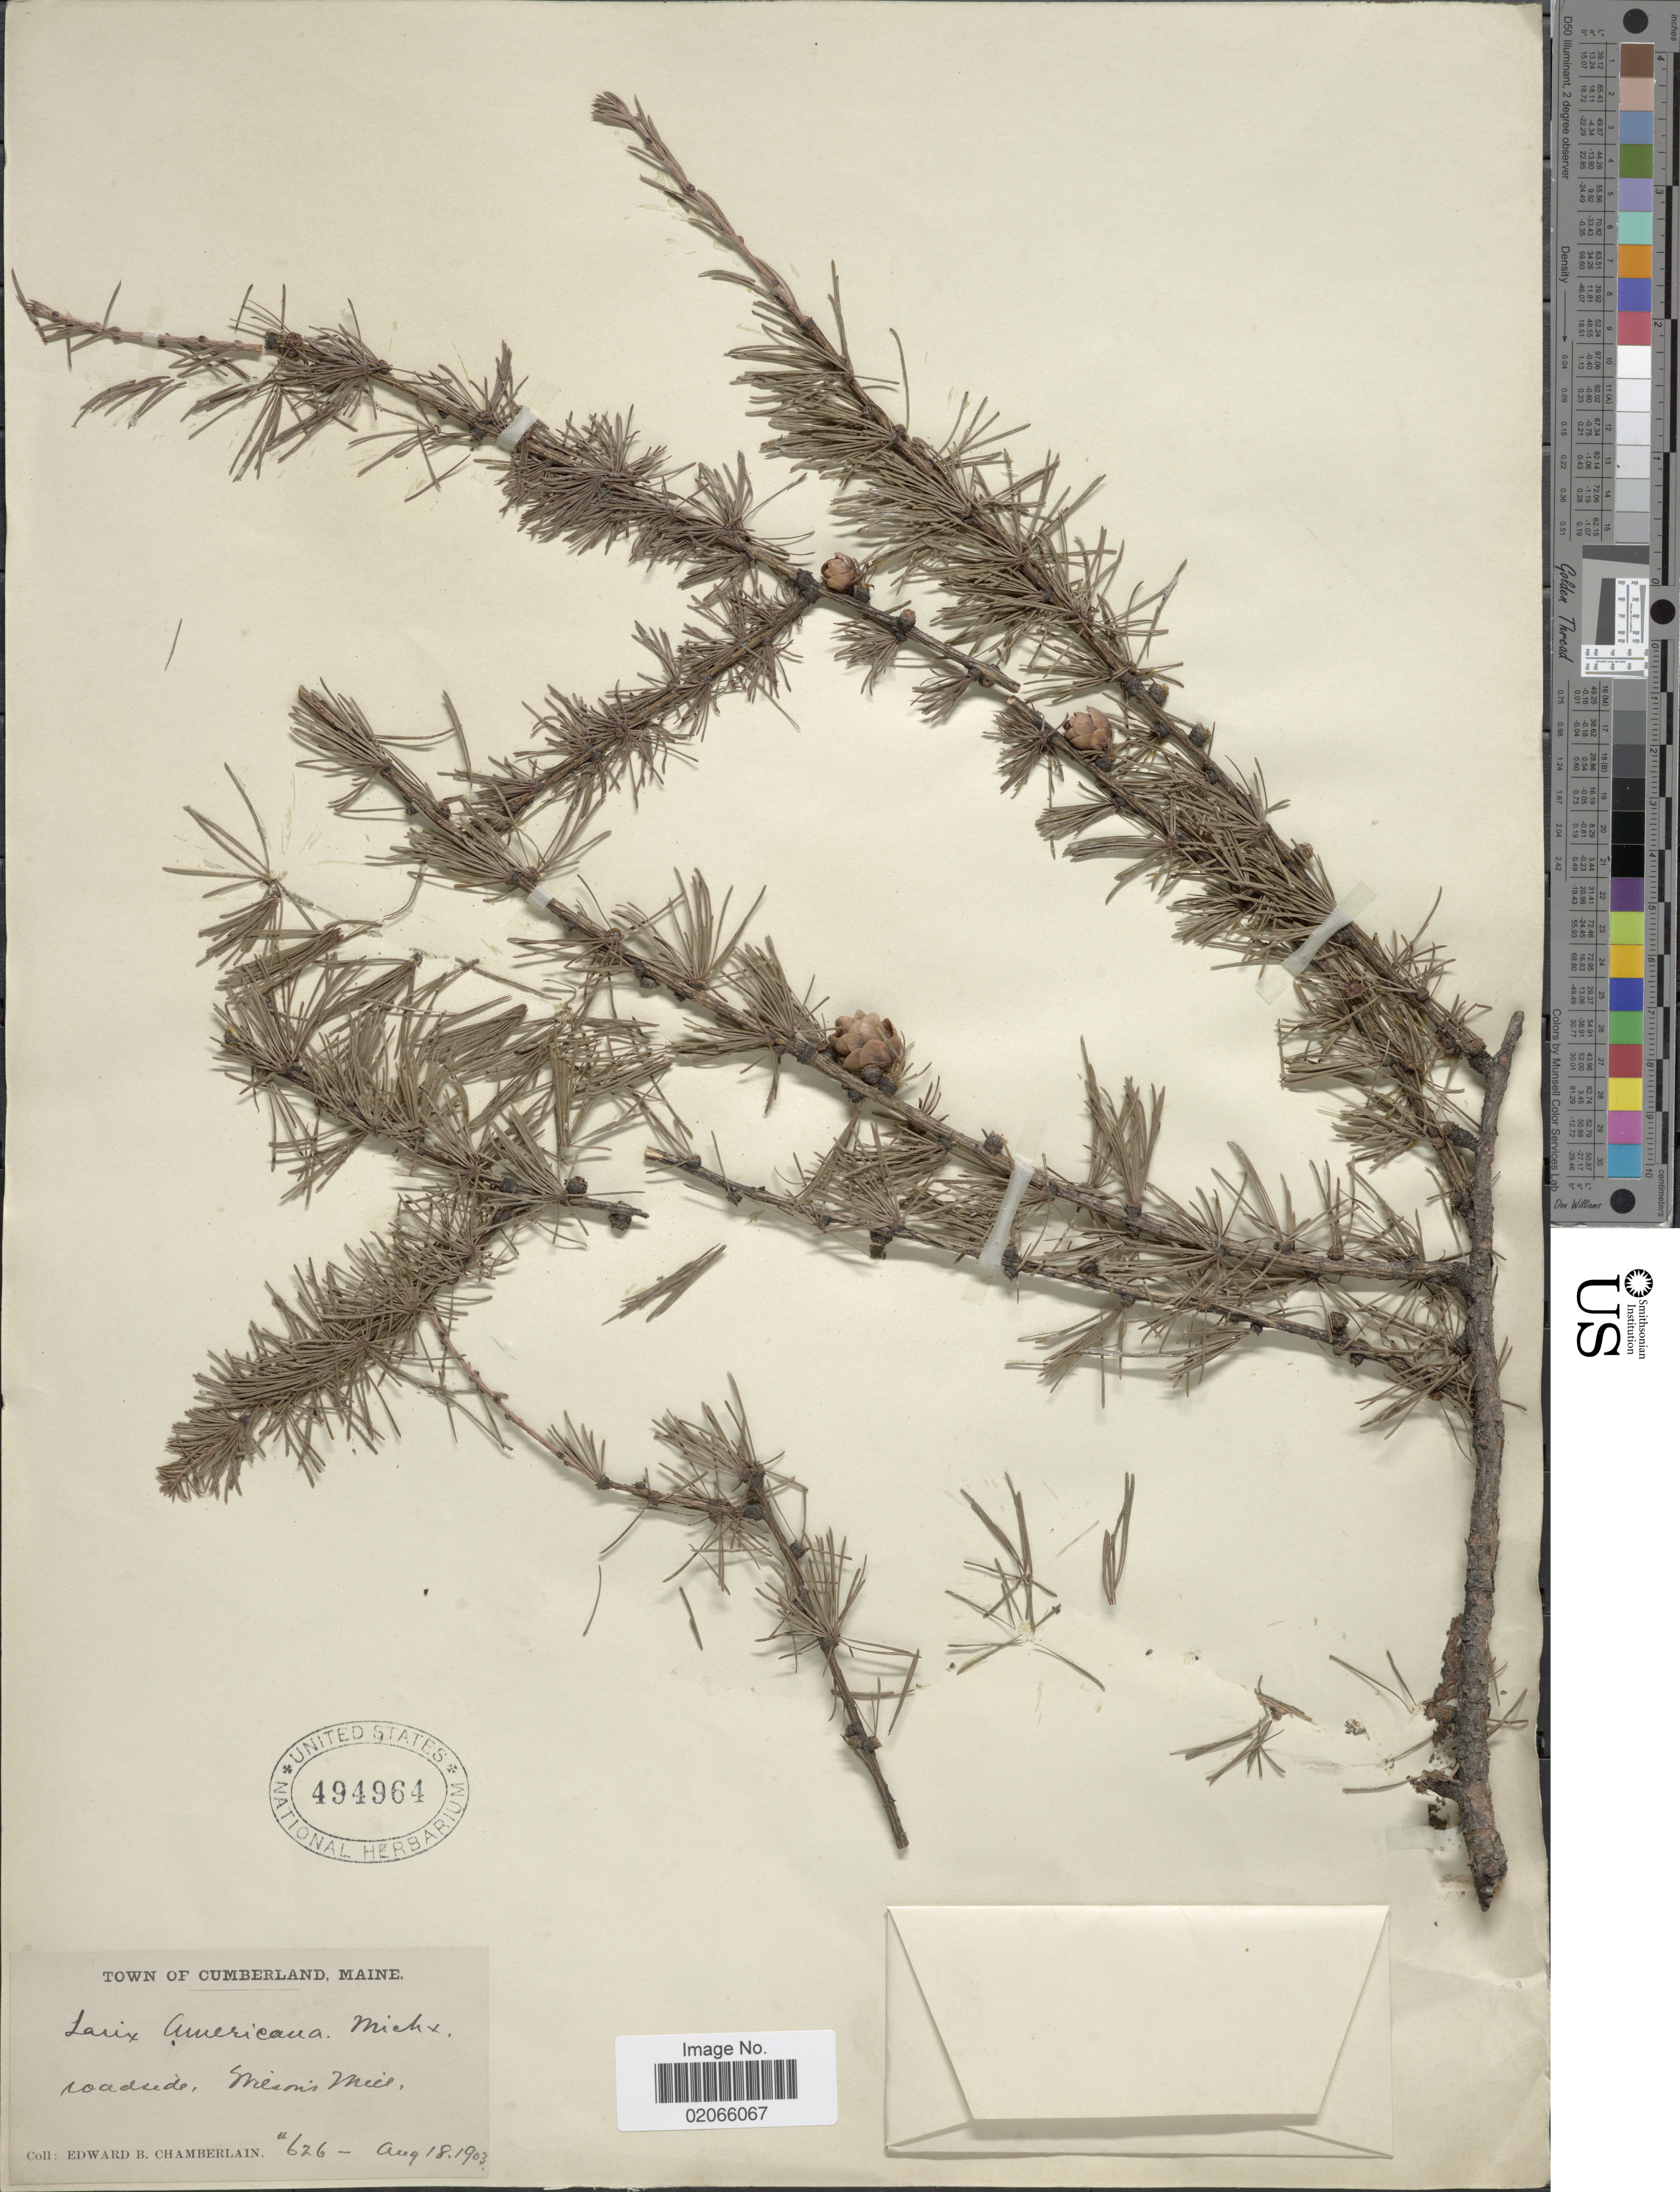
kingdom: Plantae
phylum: Tracheophyta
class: Pinopsida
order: Pinales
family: Pinaceae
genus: Larix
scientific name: Larix laricina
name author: (Du Roi) K. Koch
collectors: E. Chamberlain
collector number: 626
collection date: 1903-08-18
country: United States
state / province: Maine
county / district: Cumberland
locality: Cumberland, Roadside, Wilson's Mill.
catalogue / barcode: US 494964